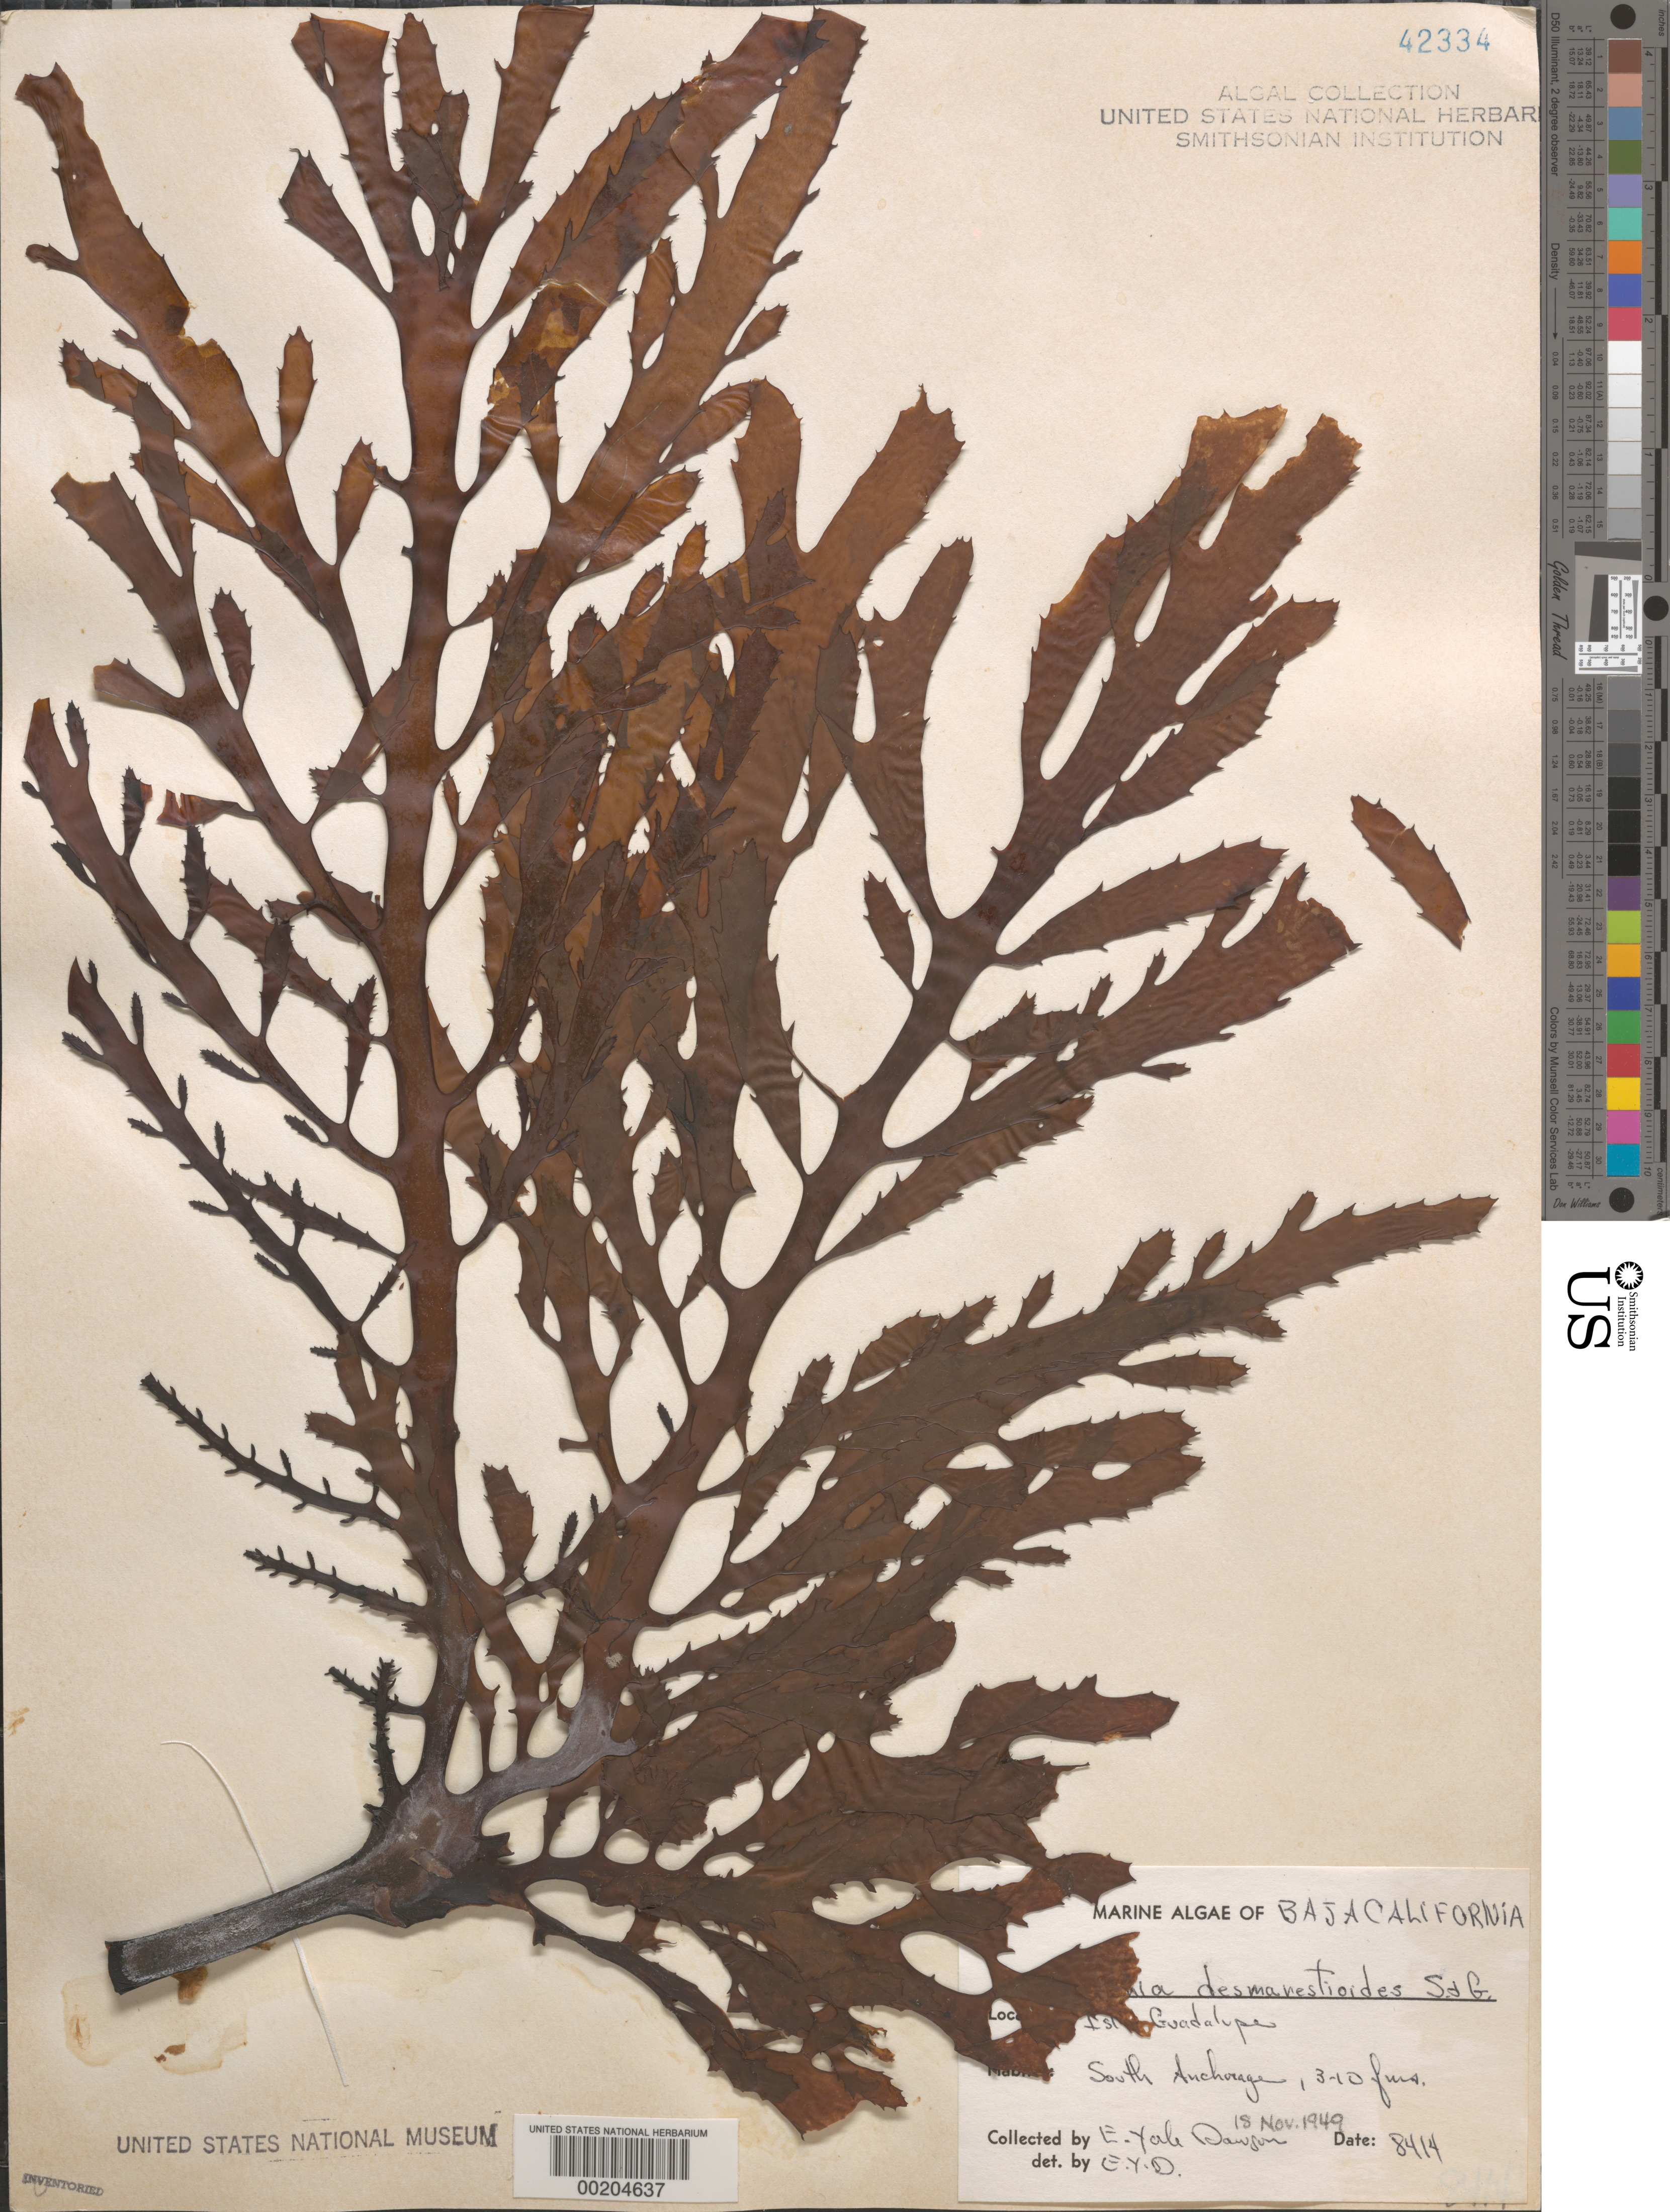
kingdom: Chromista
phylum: Ochrophyta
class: Phaeophyceae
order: Laminariales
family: Lessoniaceae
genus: Eisenia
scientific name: Eisenia desmarestioides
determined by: Dawson, E. Y.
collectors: E. Y. Dawson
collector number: EYD 8414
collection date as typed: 18 Nov 1949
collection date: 1949-11-18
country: Mexico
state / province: Baja California Norte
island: Isla Guadalupe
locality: Punta Oeste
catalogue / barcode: US 42334